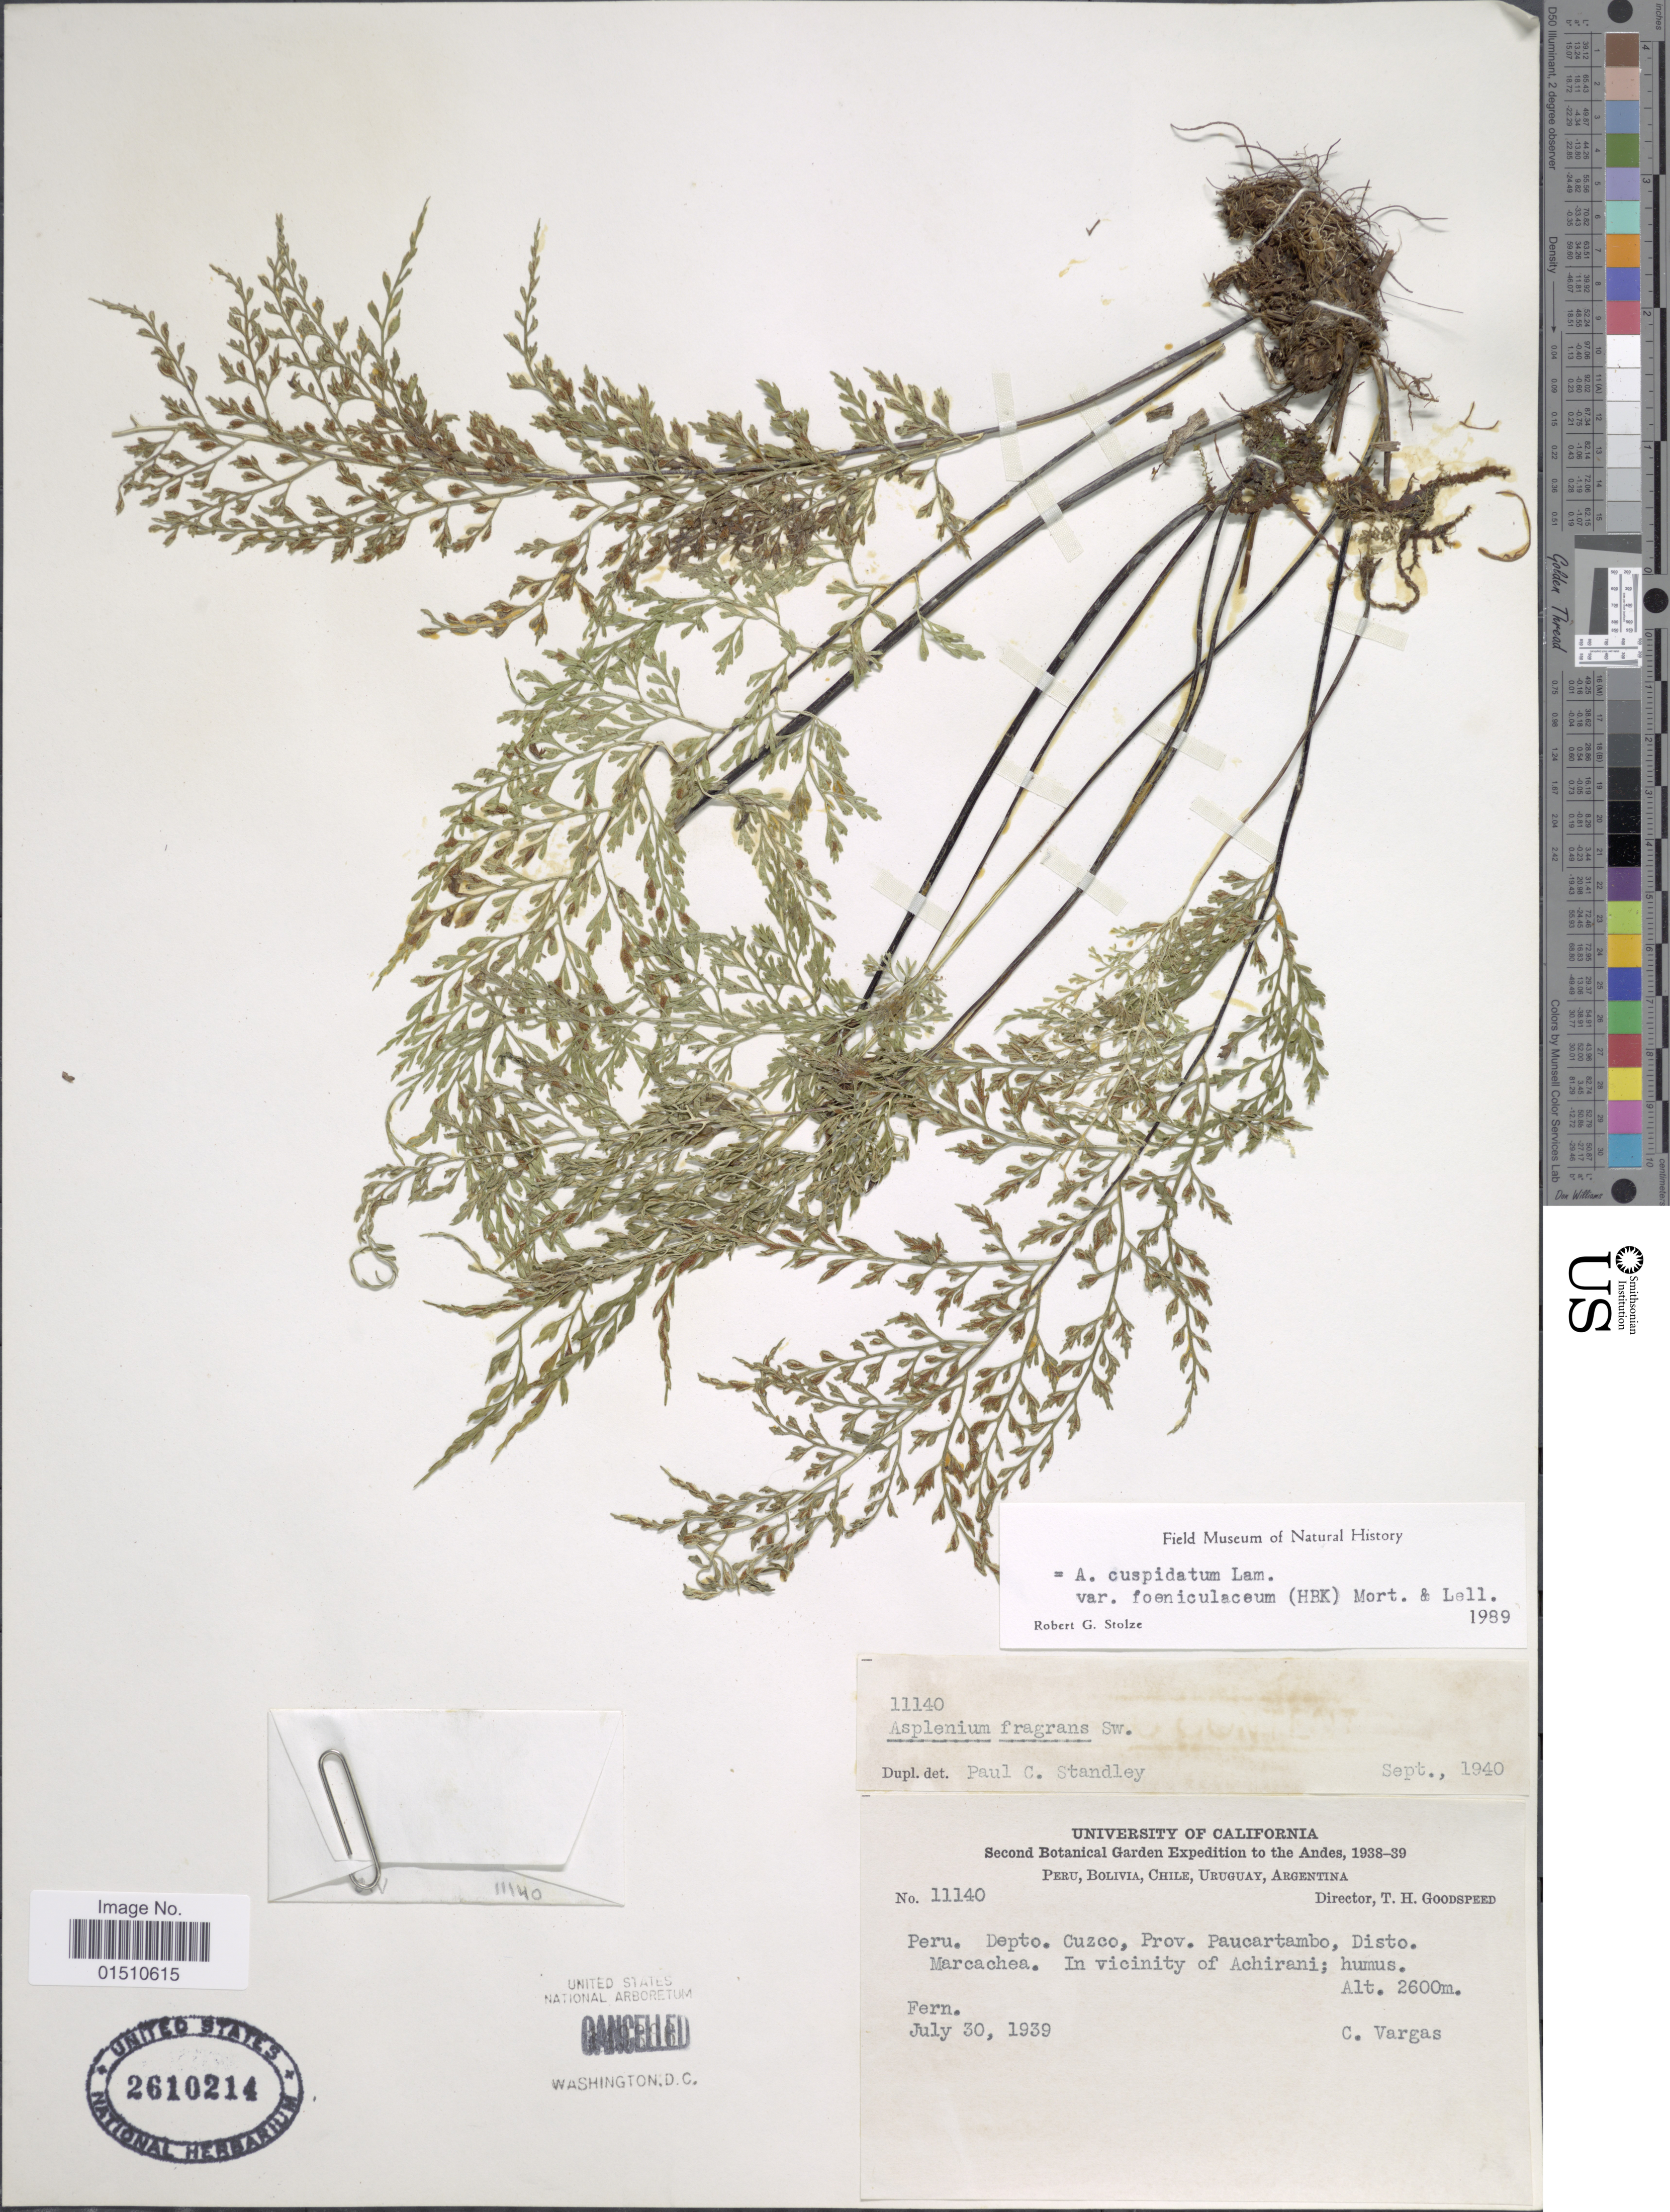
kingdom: Plantae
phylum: Tracheophyta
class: Polypodiopsida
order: Polypodiales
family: Aspleniaceae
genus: Asplenium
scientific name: Asplenium cuspidatum var. foeniculaceum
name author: (Kunth) C.V. Morton & Lellinger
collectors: C. Vargas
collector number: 11140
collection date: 1939-07-30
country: Peru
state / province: Cusco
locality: Peru, Dto. Cuzco, Prov. Paucartambo, Disto. Marcachea. In vicinity of Achirani.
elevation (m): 2600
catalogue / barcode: US 2610214